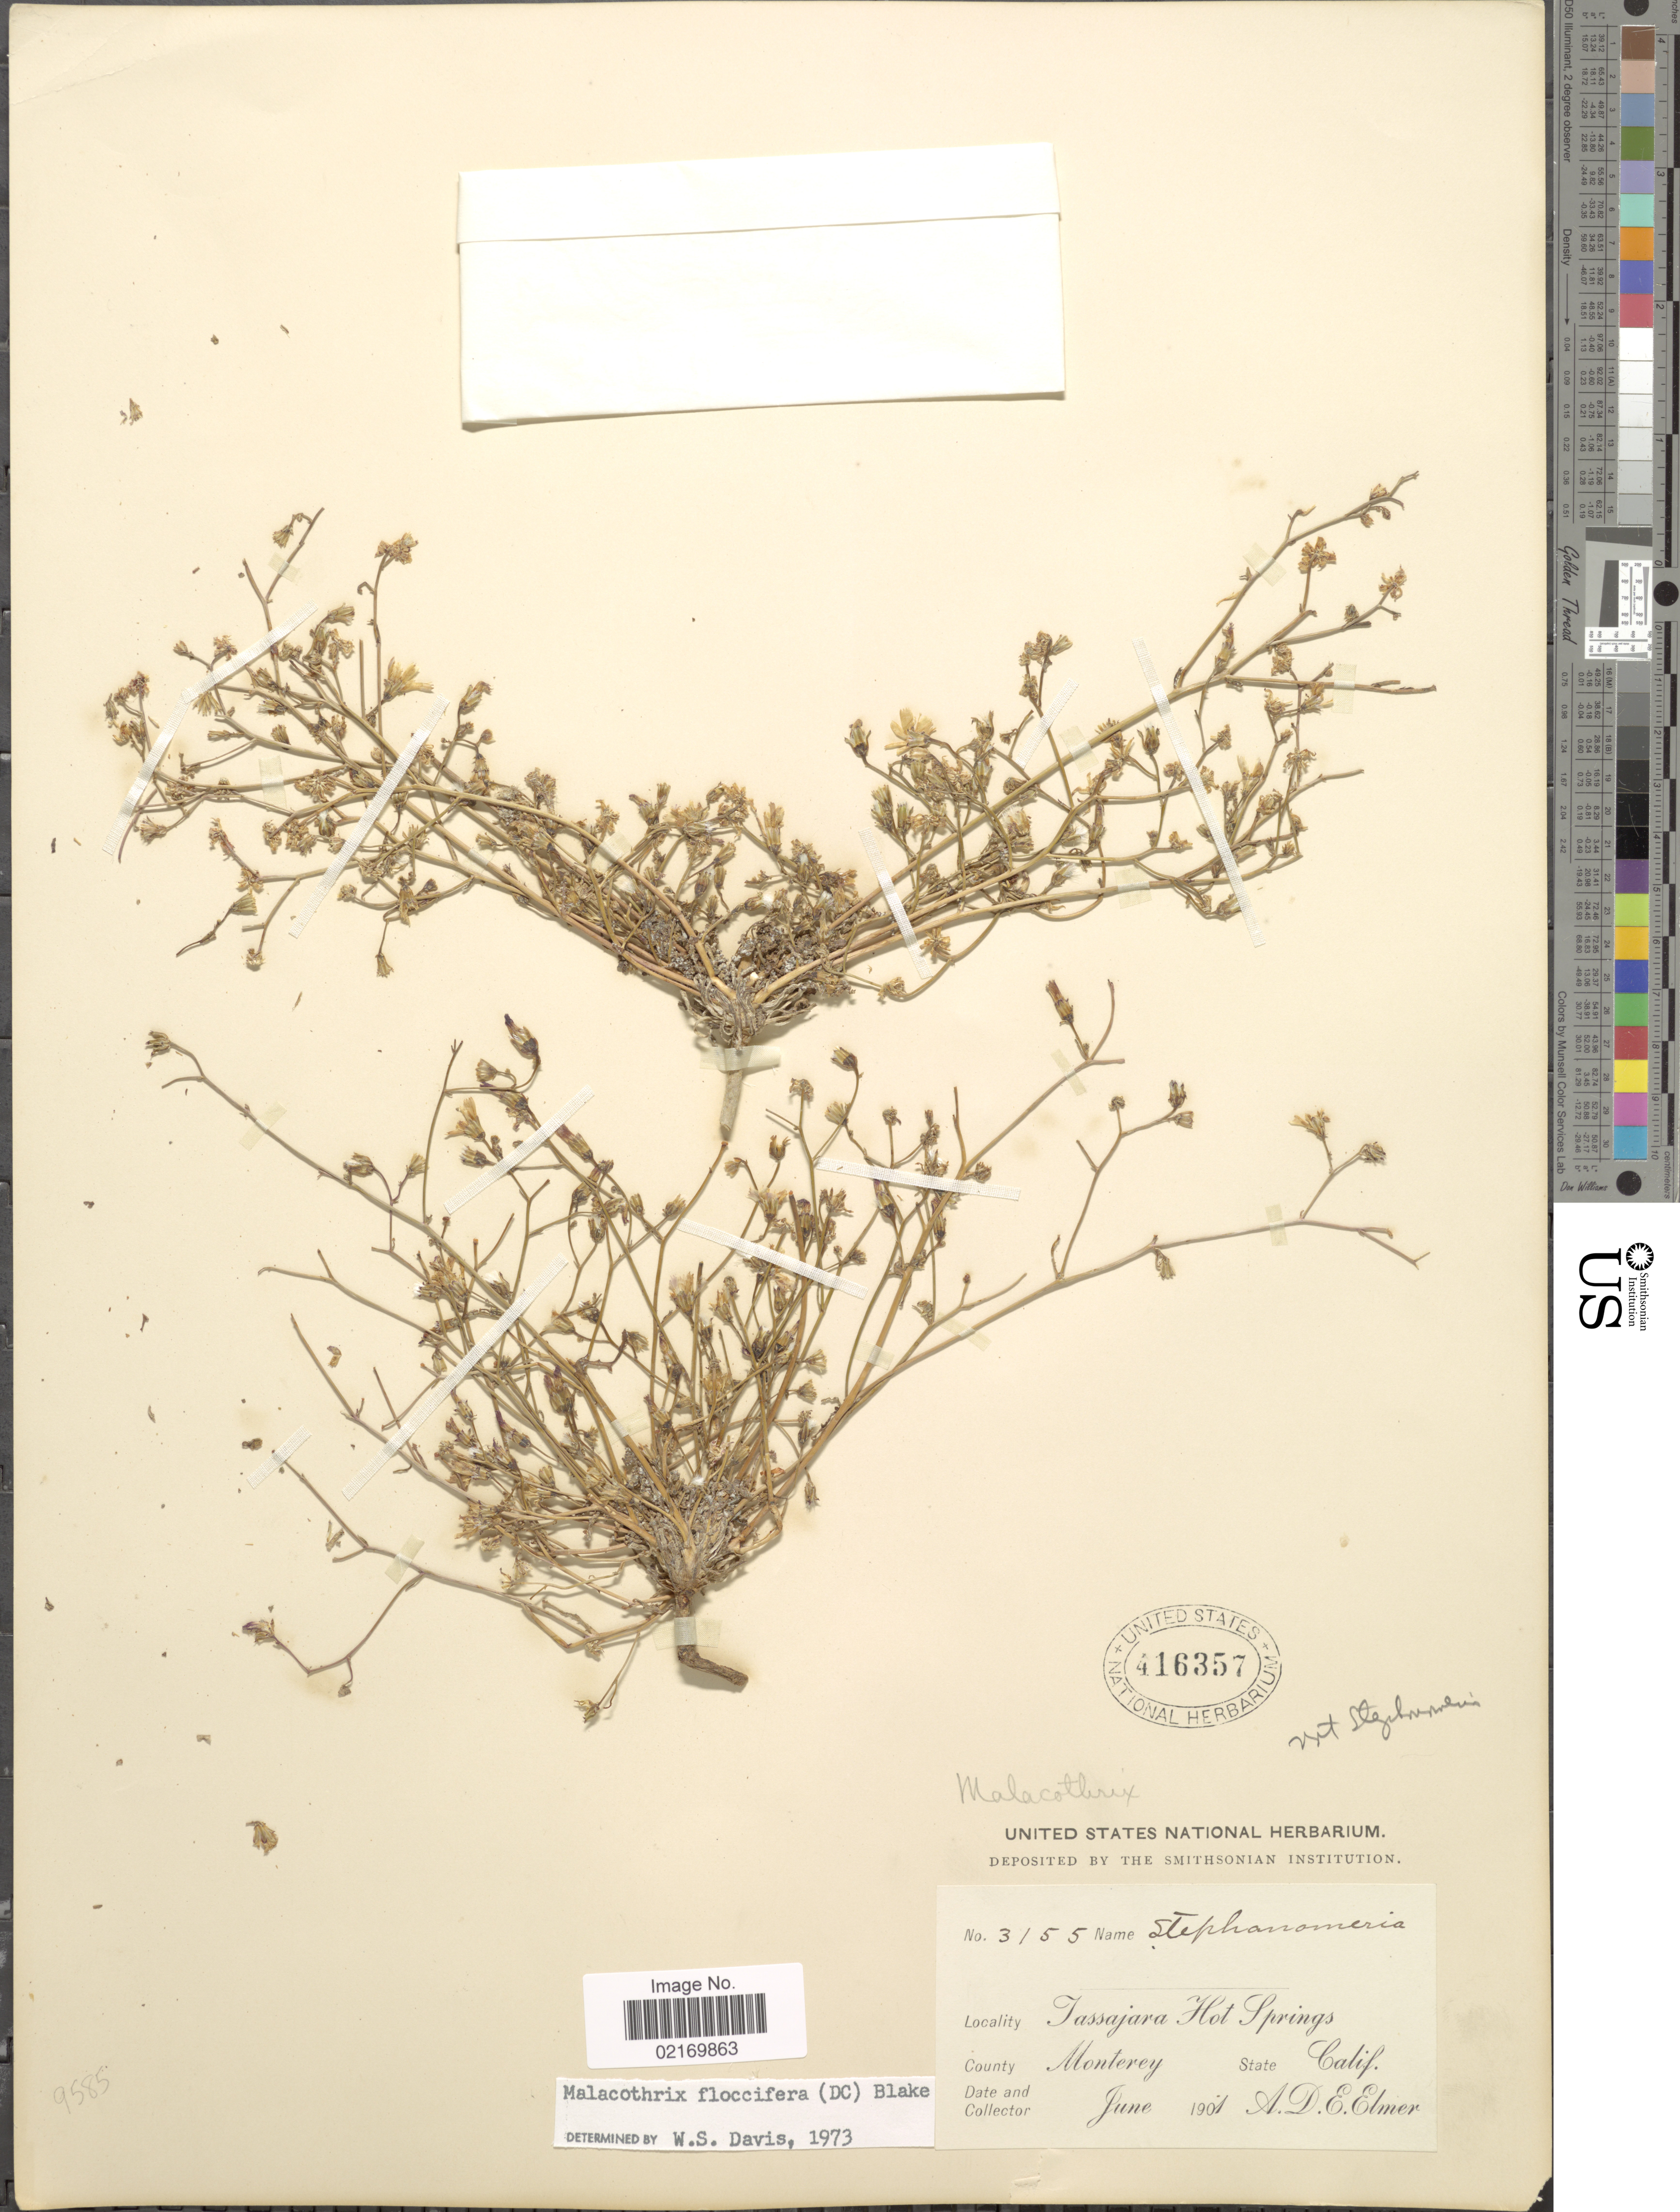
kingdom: Plantae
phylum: Tracheophyta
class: Magnoliopsida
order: Asterales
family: Asteraceae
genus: Malacothrix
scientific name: Malacothrix floccifera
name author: (DC.) S.F. Blake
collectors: A. D. E. Elmer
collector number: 3155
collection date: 1901-06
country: United States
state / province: California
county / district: Monterey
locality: Tassajara Hot Springs, County Monterey, State Calif.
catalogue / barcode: US 416357